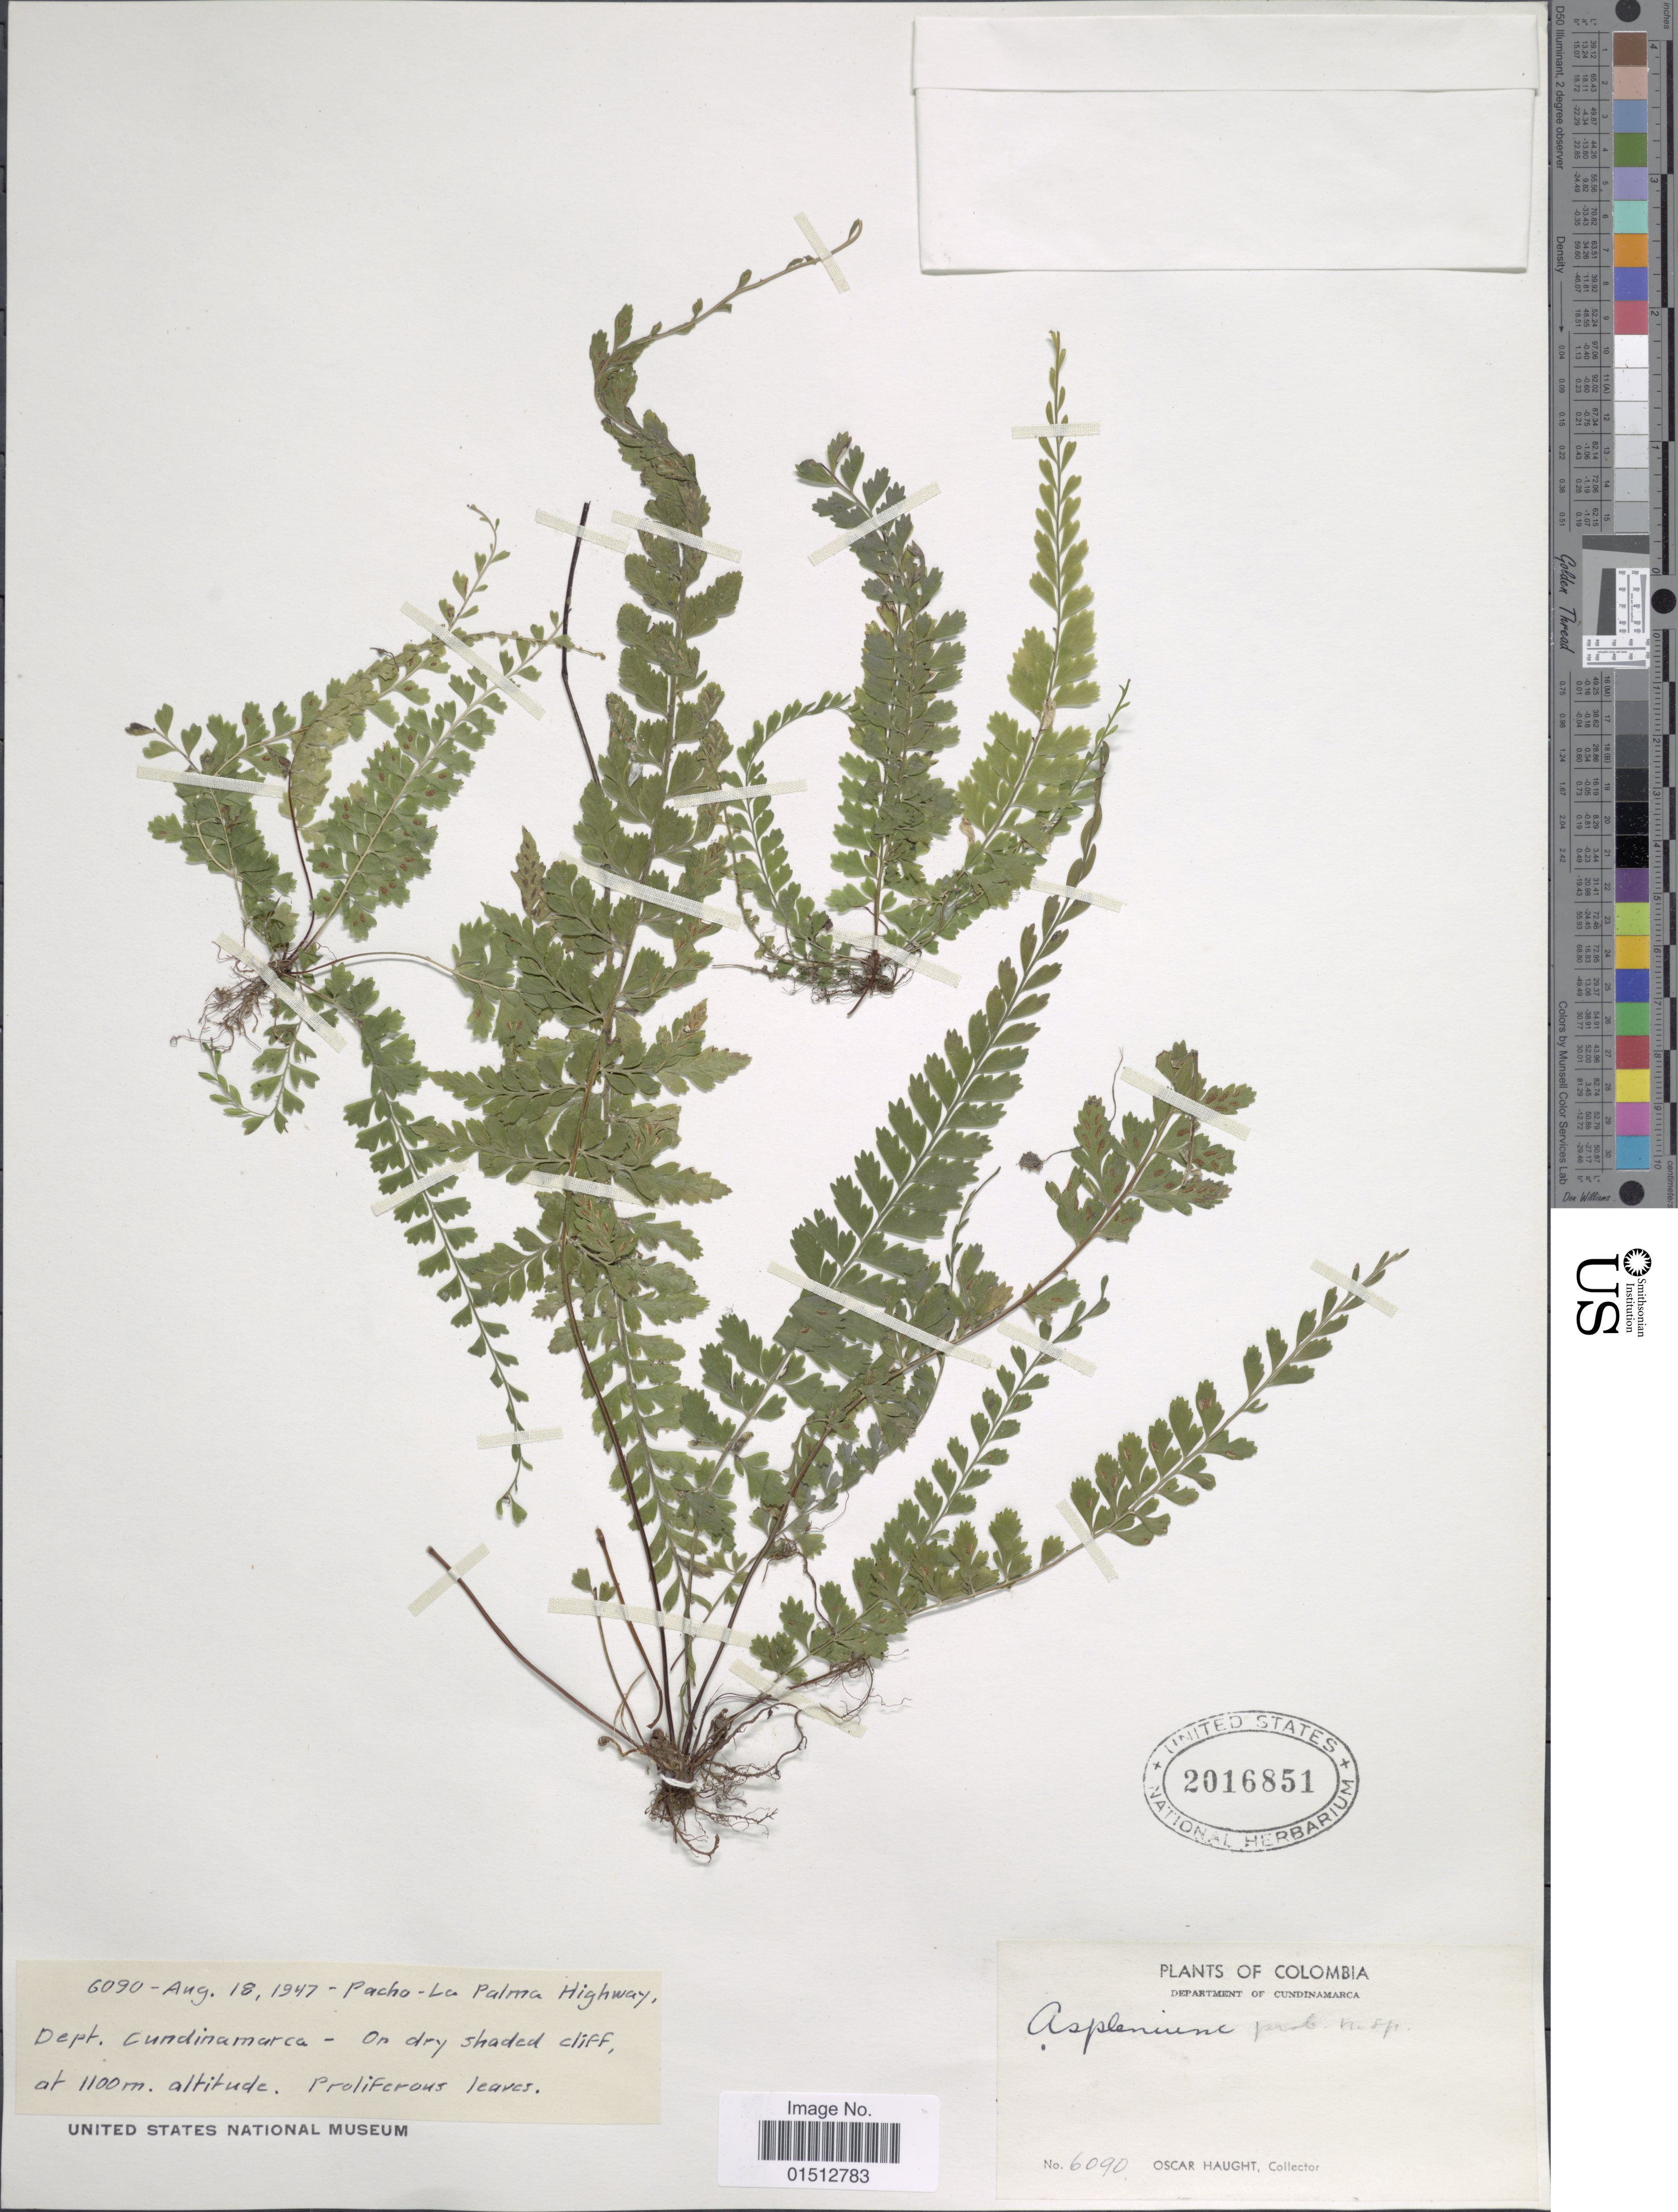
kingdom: Plantae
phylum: Tracheophyta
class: Polypodiopsida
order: Polypodiales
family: Aspleniaceae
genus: Asplenium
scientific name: Asplenium sp.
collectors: O. L. Haught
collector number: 6090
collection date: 1947-08-18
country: Colombia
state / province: Cundinamarca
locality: Pacho-La Palma Highway.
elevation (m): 1100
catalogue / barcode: US 2016851